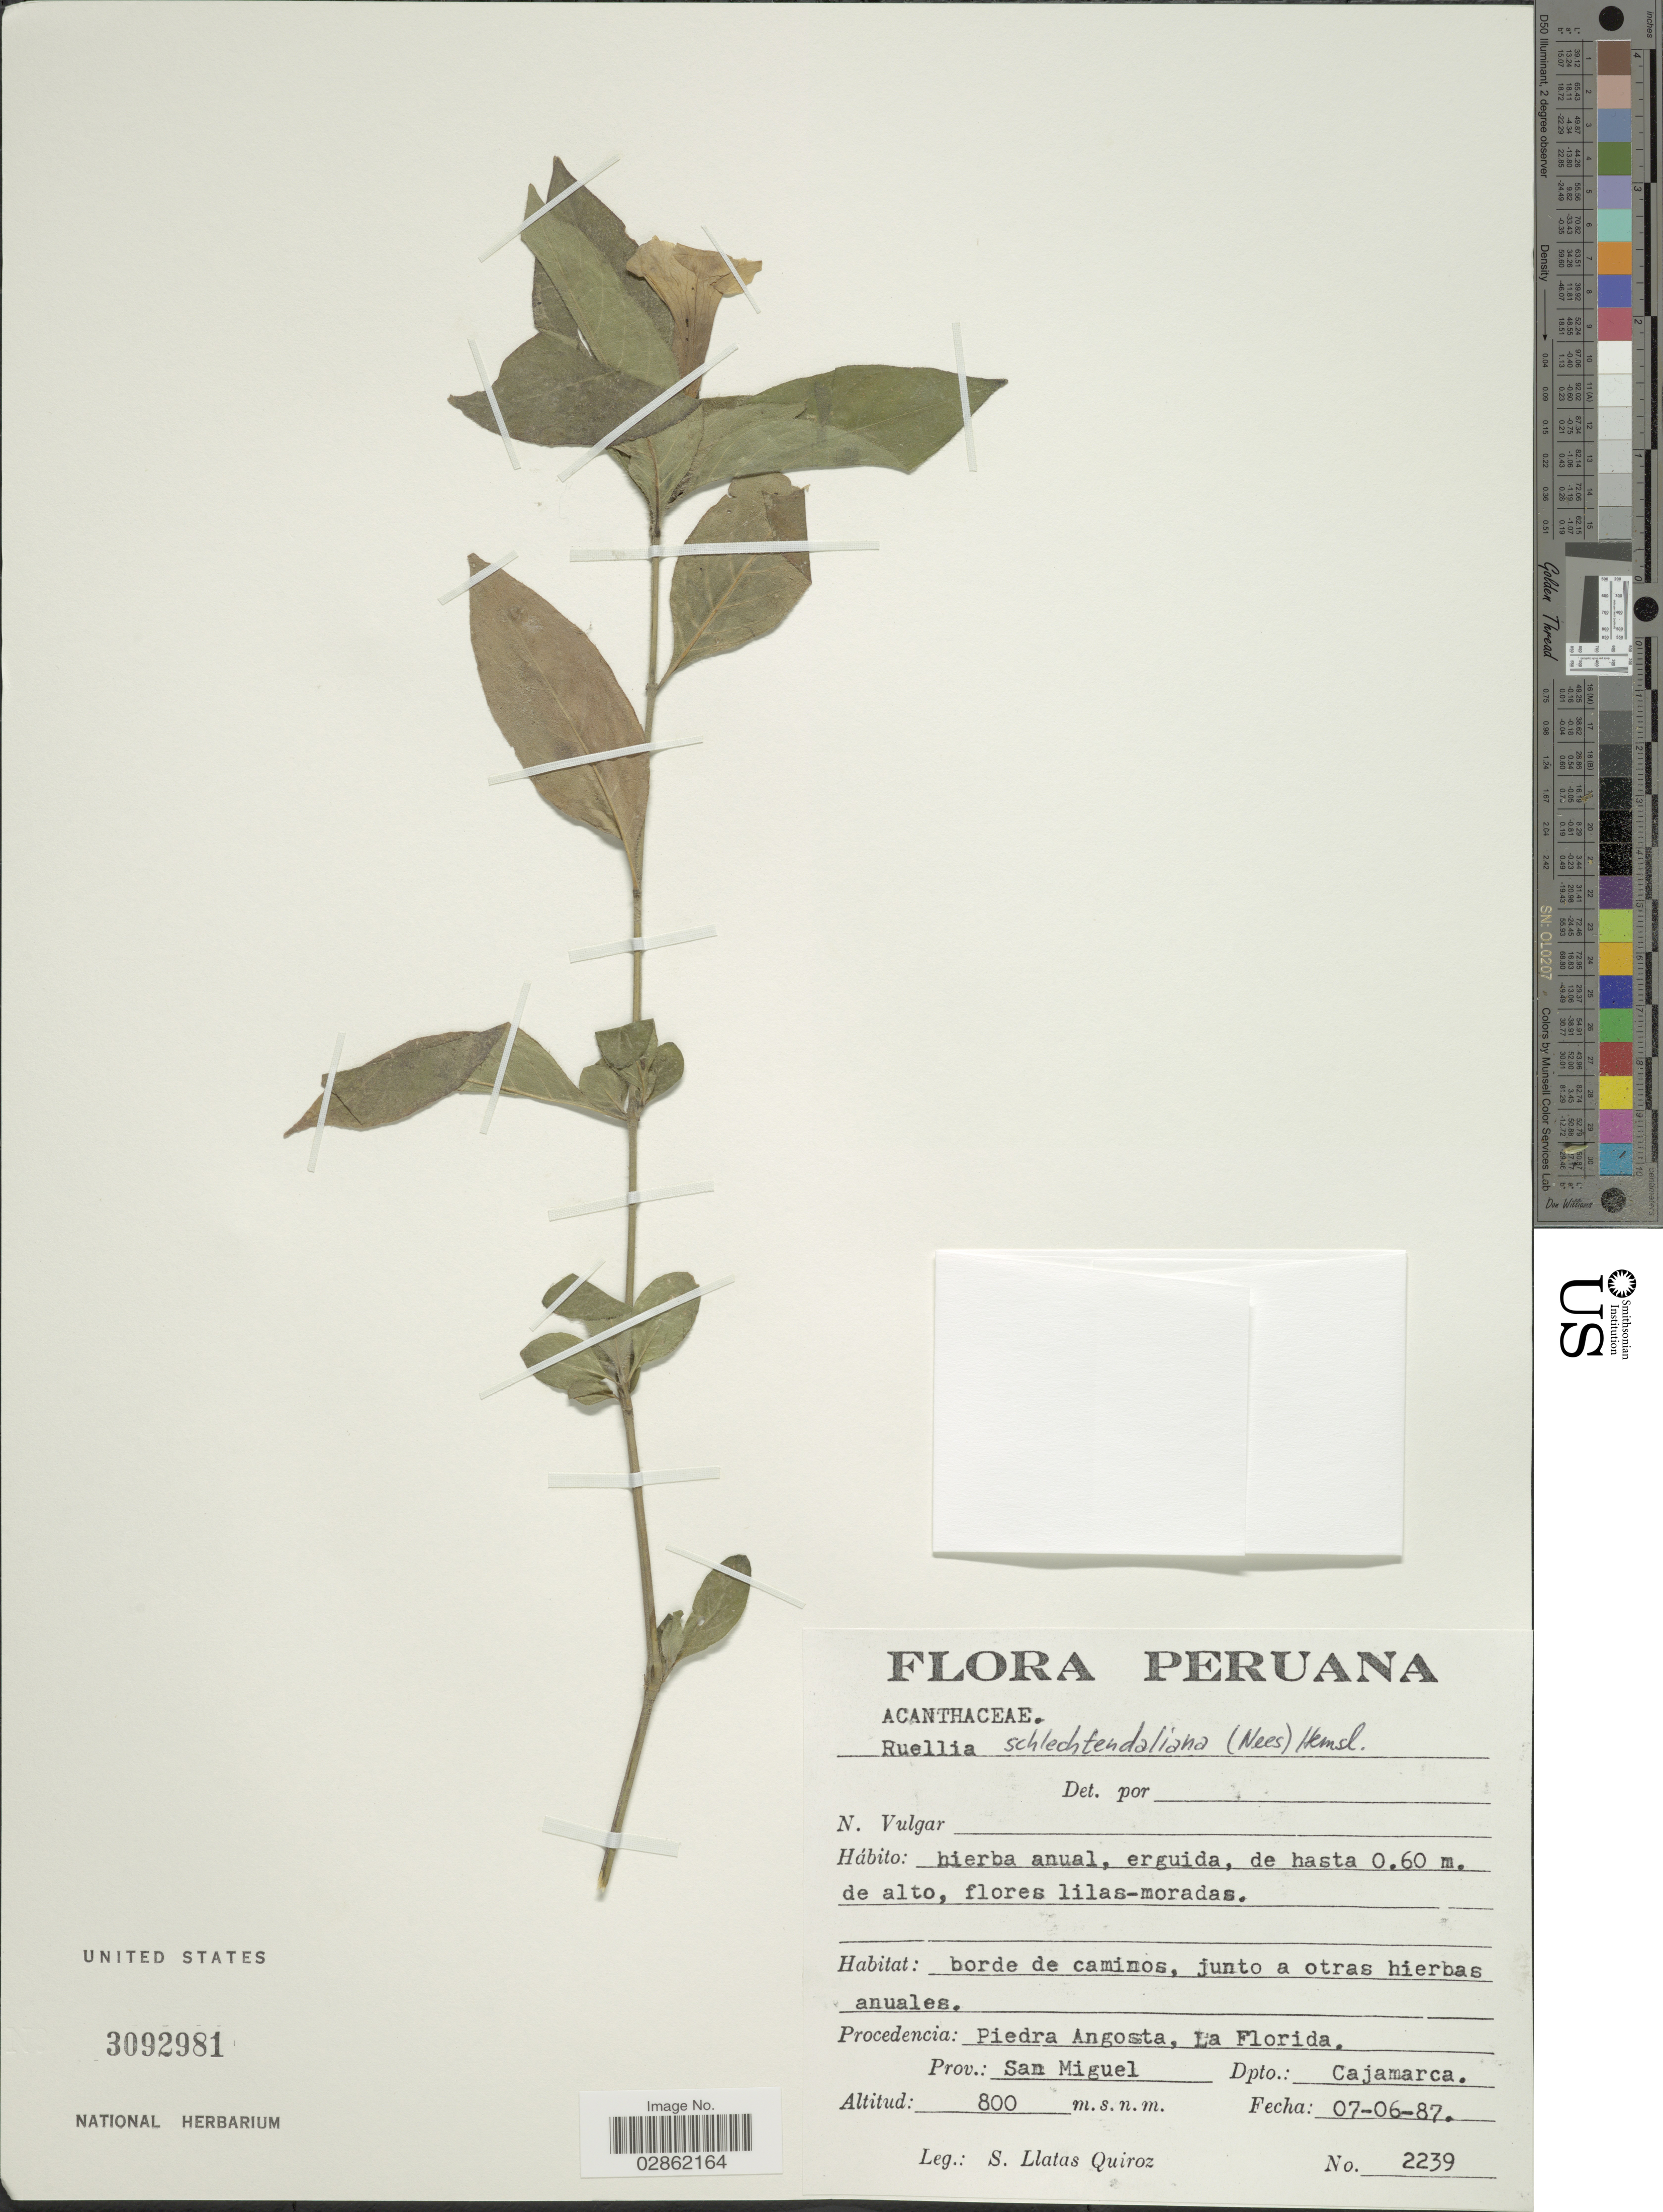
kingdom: Plantae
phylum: Tracheophyta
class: Magnoliopsida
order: Lamiales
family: Acanthaceae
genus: Ruellia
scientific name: Ruellia spectabilis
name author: (Hook.) G. Nicholson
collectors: S. L. Quiroz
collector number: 2239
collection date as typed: Transcribed d/m/y: 7/6/87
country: Peru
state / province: Cajamarca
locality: Procedencia Piedra Angosta, La Florida, Prov. San Miguel, Dpto. Cajamarca.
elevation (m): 800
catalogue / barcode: US 3092981